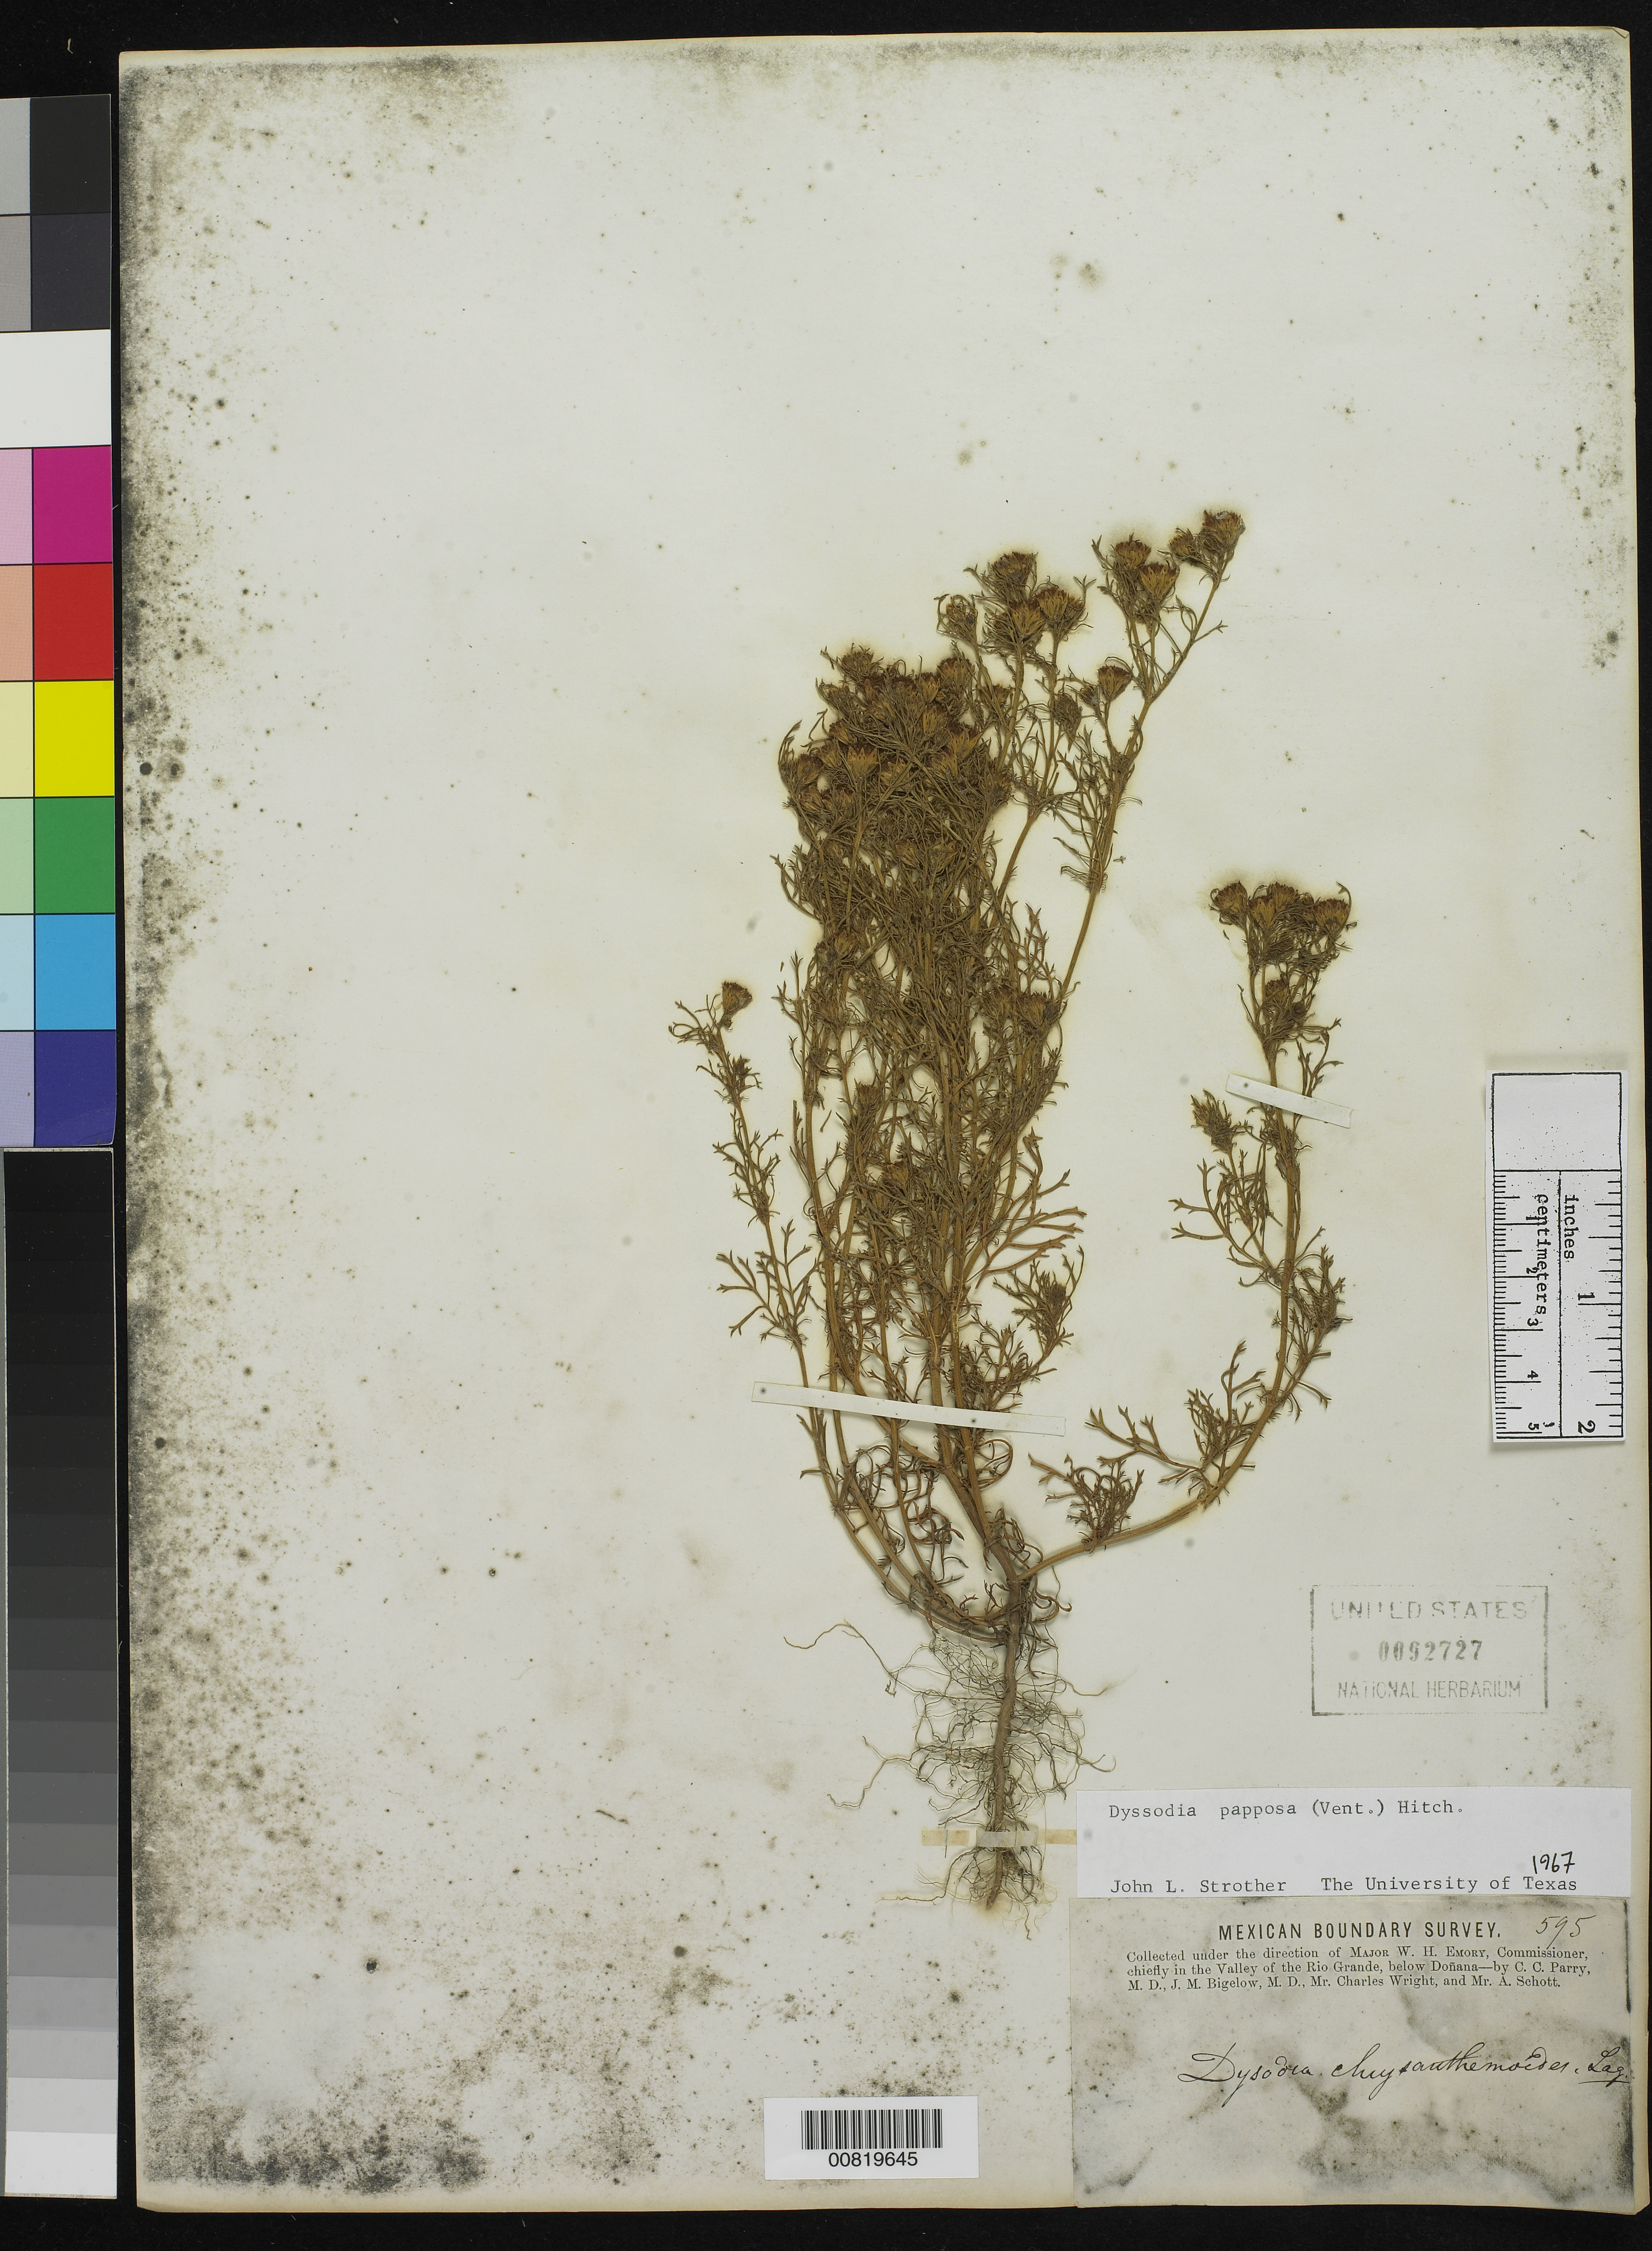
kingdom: Plantae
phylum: Tracheophyta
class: Magnoliopsida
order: Asterales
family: Asteraceae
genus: Dyssodia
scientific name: Dyssodia papposa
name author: (Vent.) Hitchc.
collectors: C. C. Parry, J. M. Bigelow, C. Wright & A. C. V. Schott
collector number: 595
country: United States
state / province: New Mexico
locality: Valley of the Rio Grande, below Doñana, New Mexico.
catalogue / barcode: US 92727